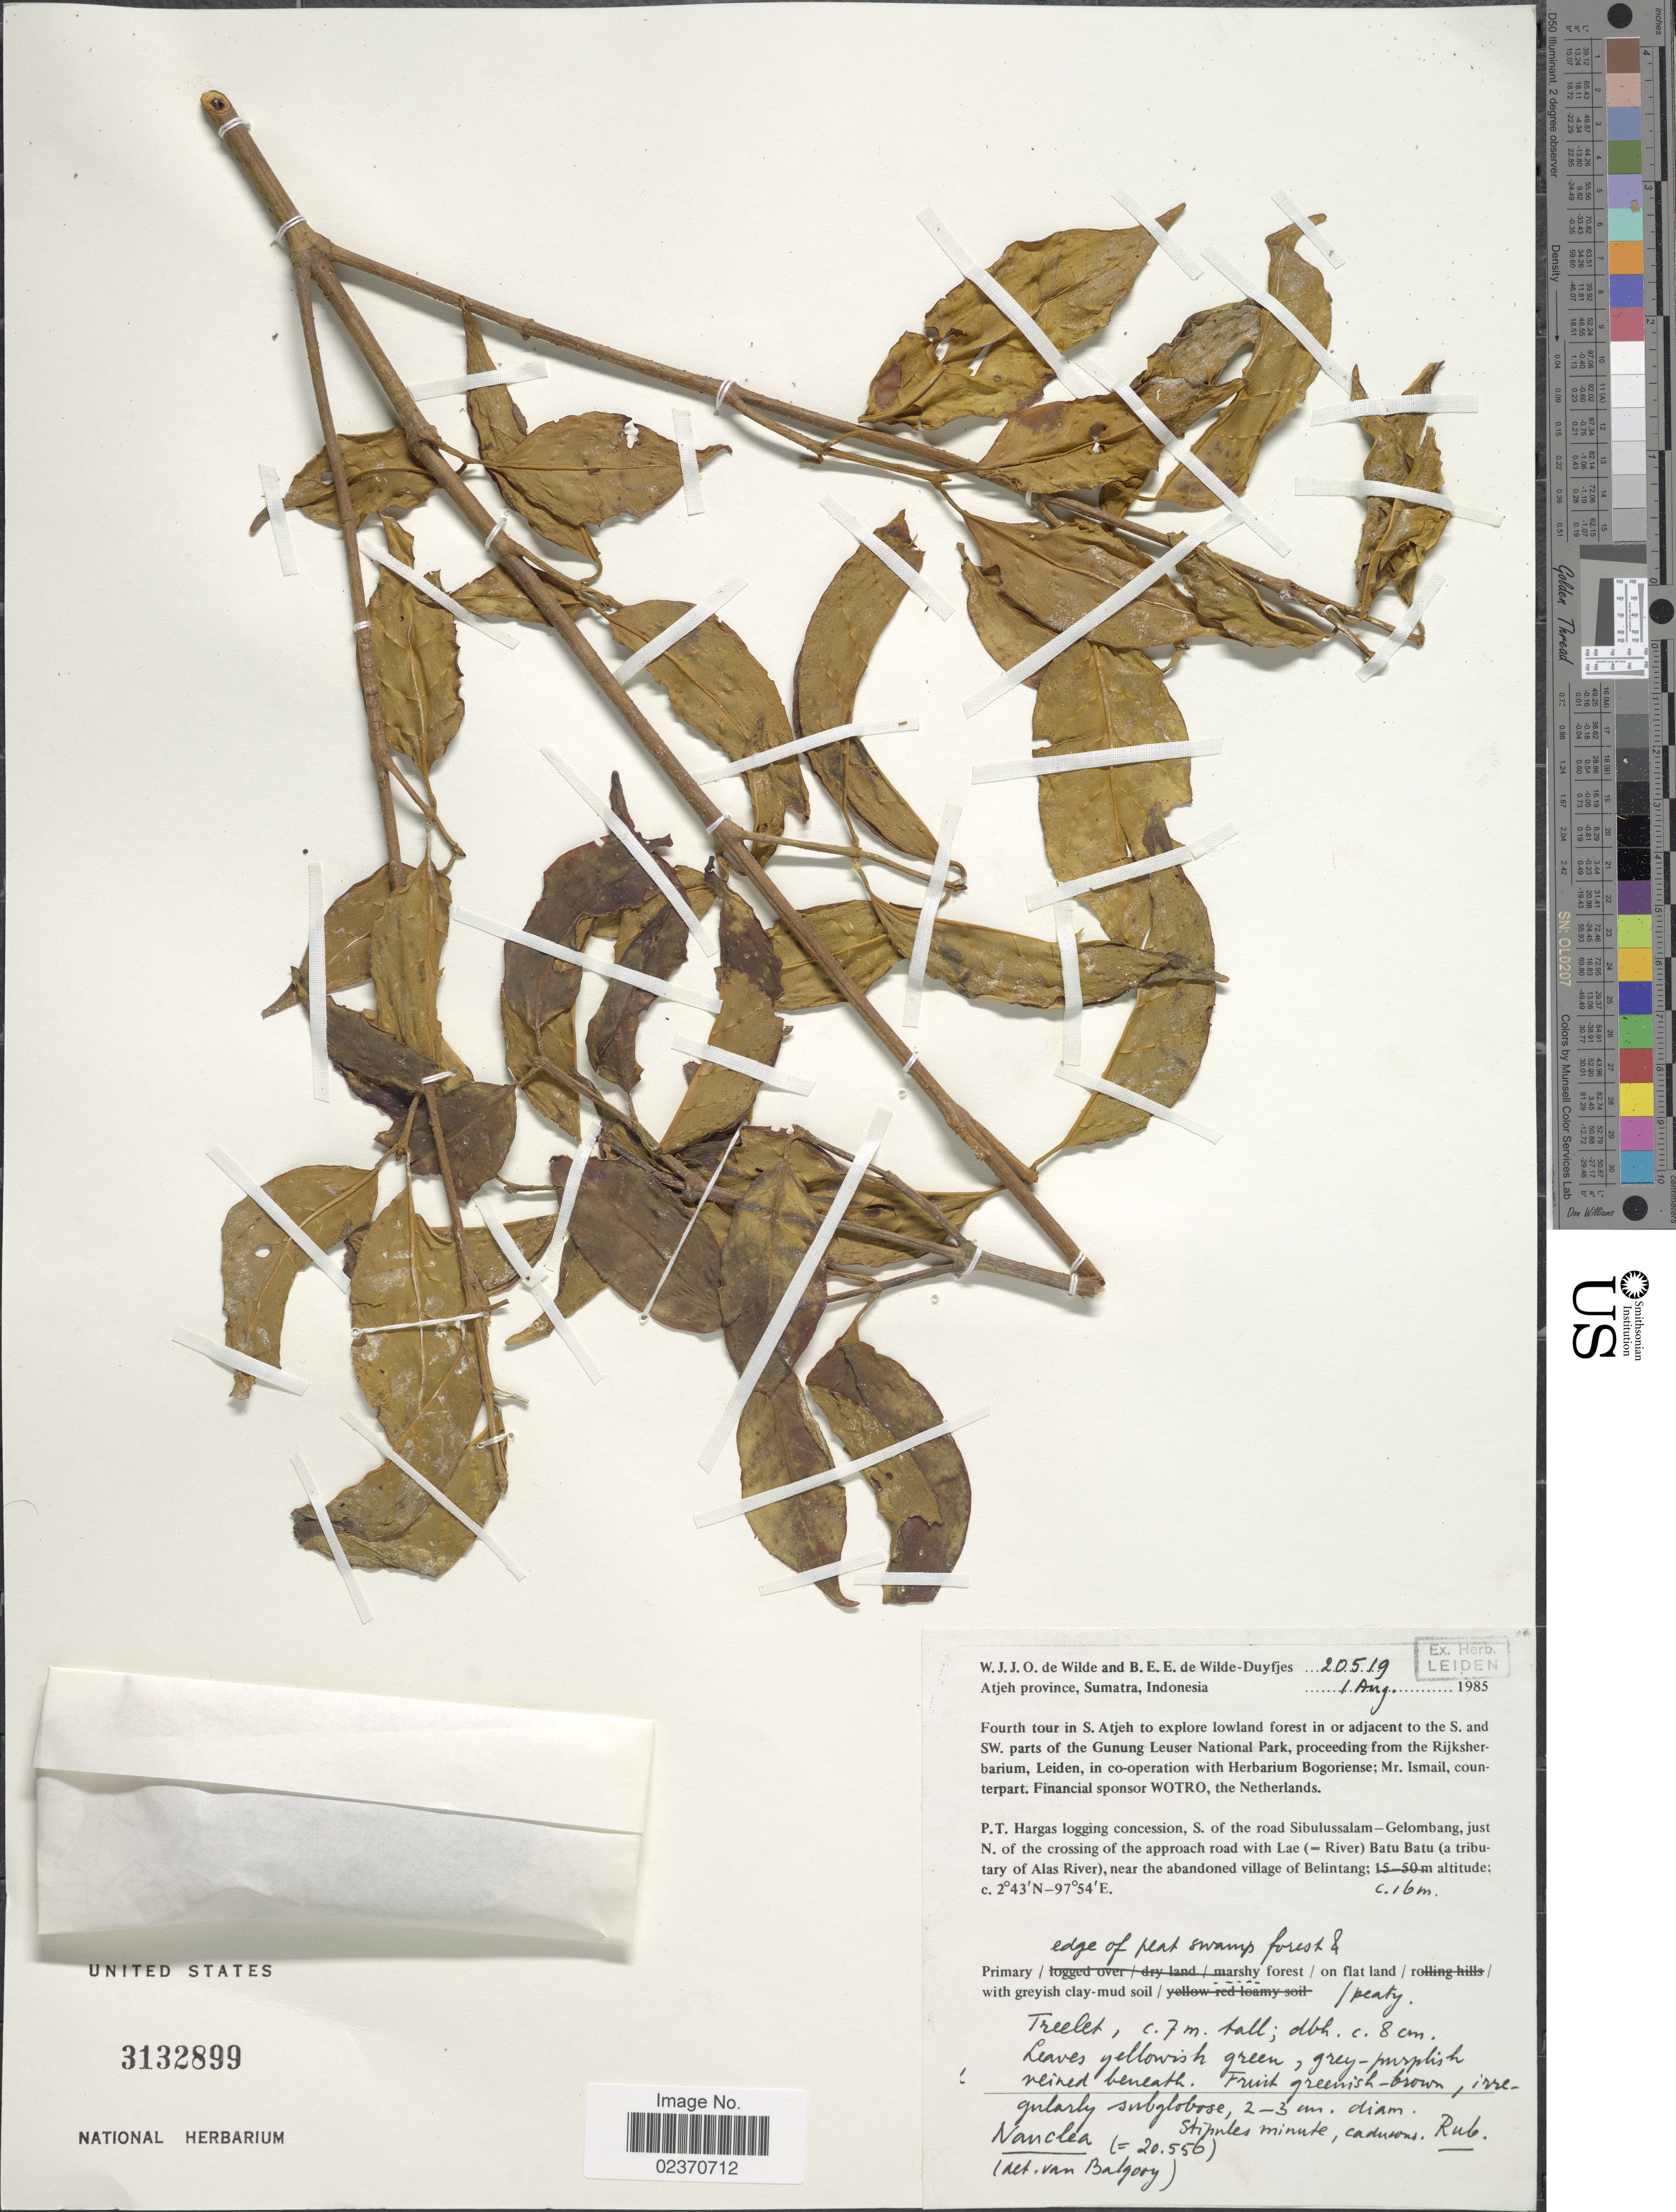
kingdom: Plantae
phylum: Tracheophyta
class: Magnoliopsida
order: Gentianales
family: Rubiaceae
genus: Nauclea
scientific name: Nauclea sp.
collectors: W. J. de Wilde & B. E. de Wilde-Duyfjes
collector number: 20519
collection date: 1985-08-01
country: Indonesia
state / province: Sumatra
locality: Atjeh province, Sumatra, Fourth tour in S. Atjeh to explore lowland forest in forest in or adjacent to the S. and SW. parts of the Gunung Leuser National Park, P.T. Hargas logging concession, S. of the road Sibulussalam, Gelombang, just N. of the crossing of the approach road with Lae(-River) Batu Batu (a tributary of Alas River), near the abandoned village of Belintang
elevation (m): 16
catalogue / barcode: US 3132899